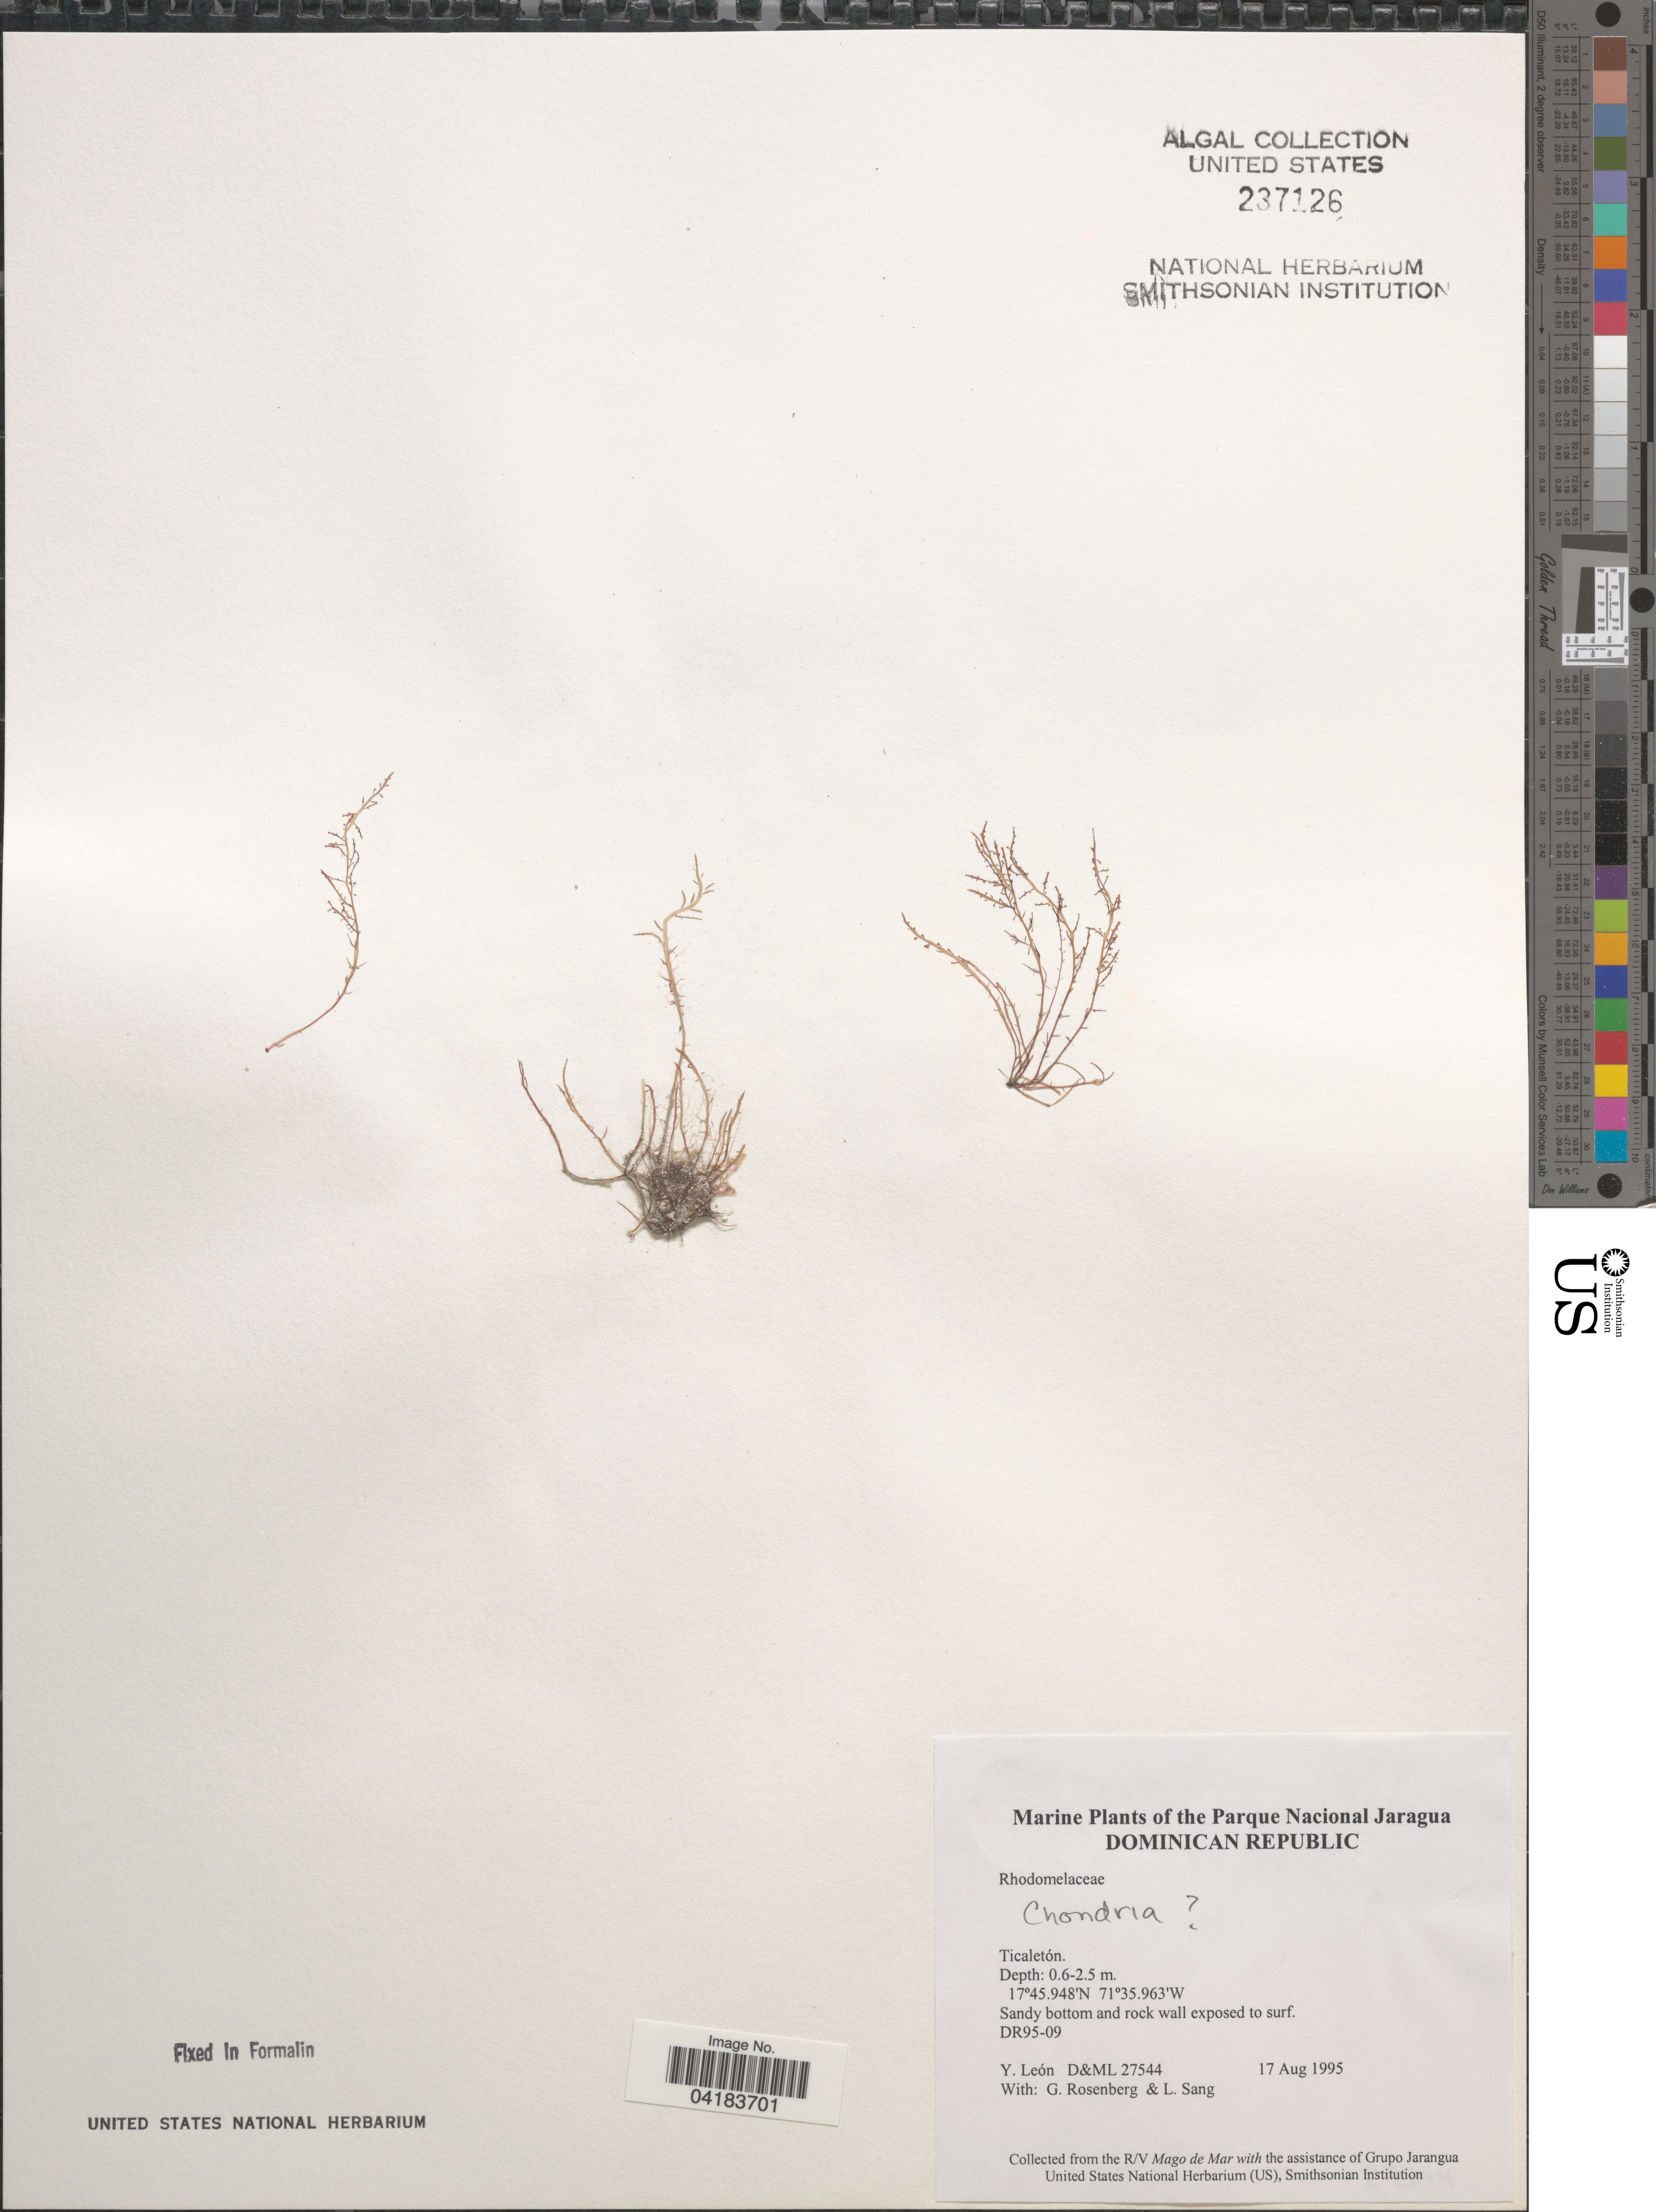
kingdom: Plantae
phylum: Rhodophyta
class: Florideophyceae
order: Ceramiales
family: Rhodomelaceae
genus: Chondria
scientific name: Chondria sp.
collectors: Y. León, G. Rosenberg & L. Sang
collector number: D&Ml27544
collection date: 1995-08-17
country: Dominican Republic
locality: The Parque Nacional Jaragua. Ticaletón.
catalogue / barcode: US 237126